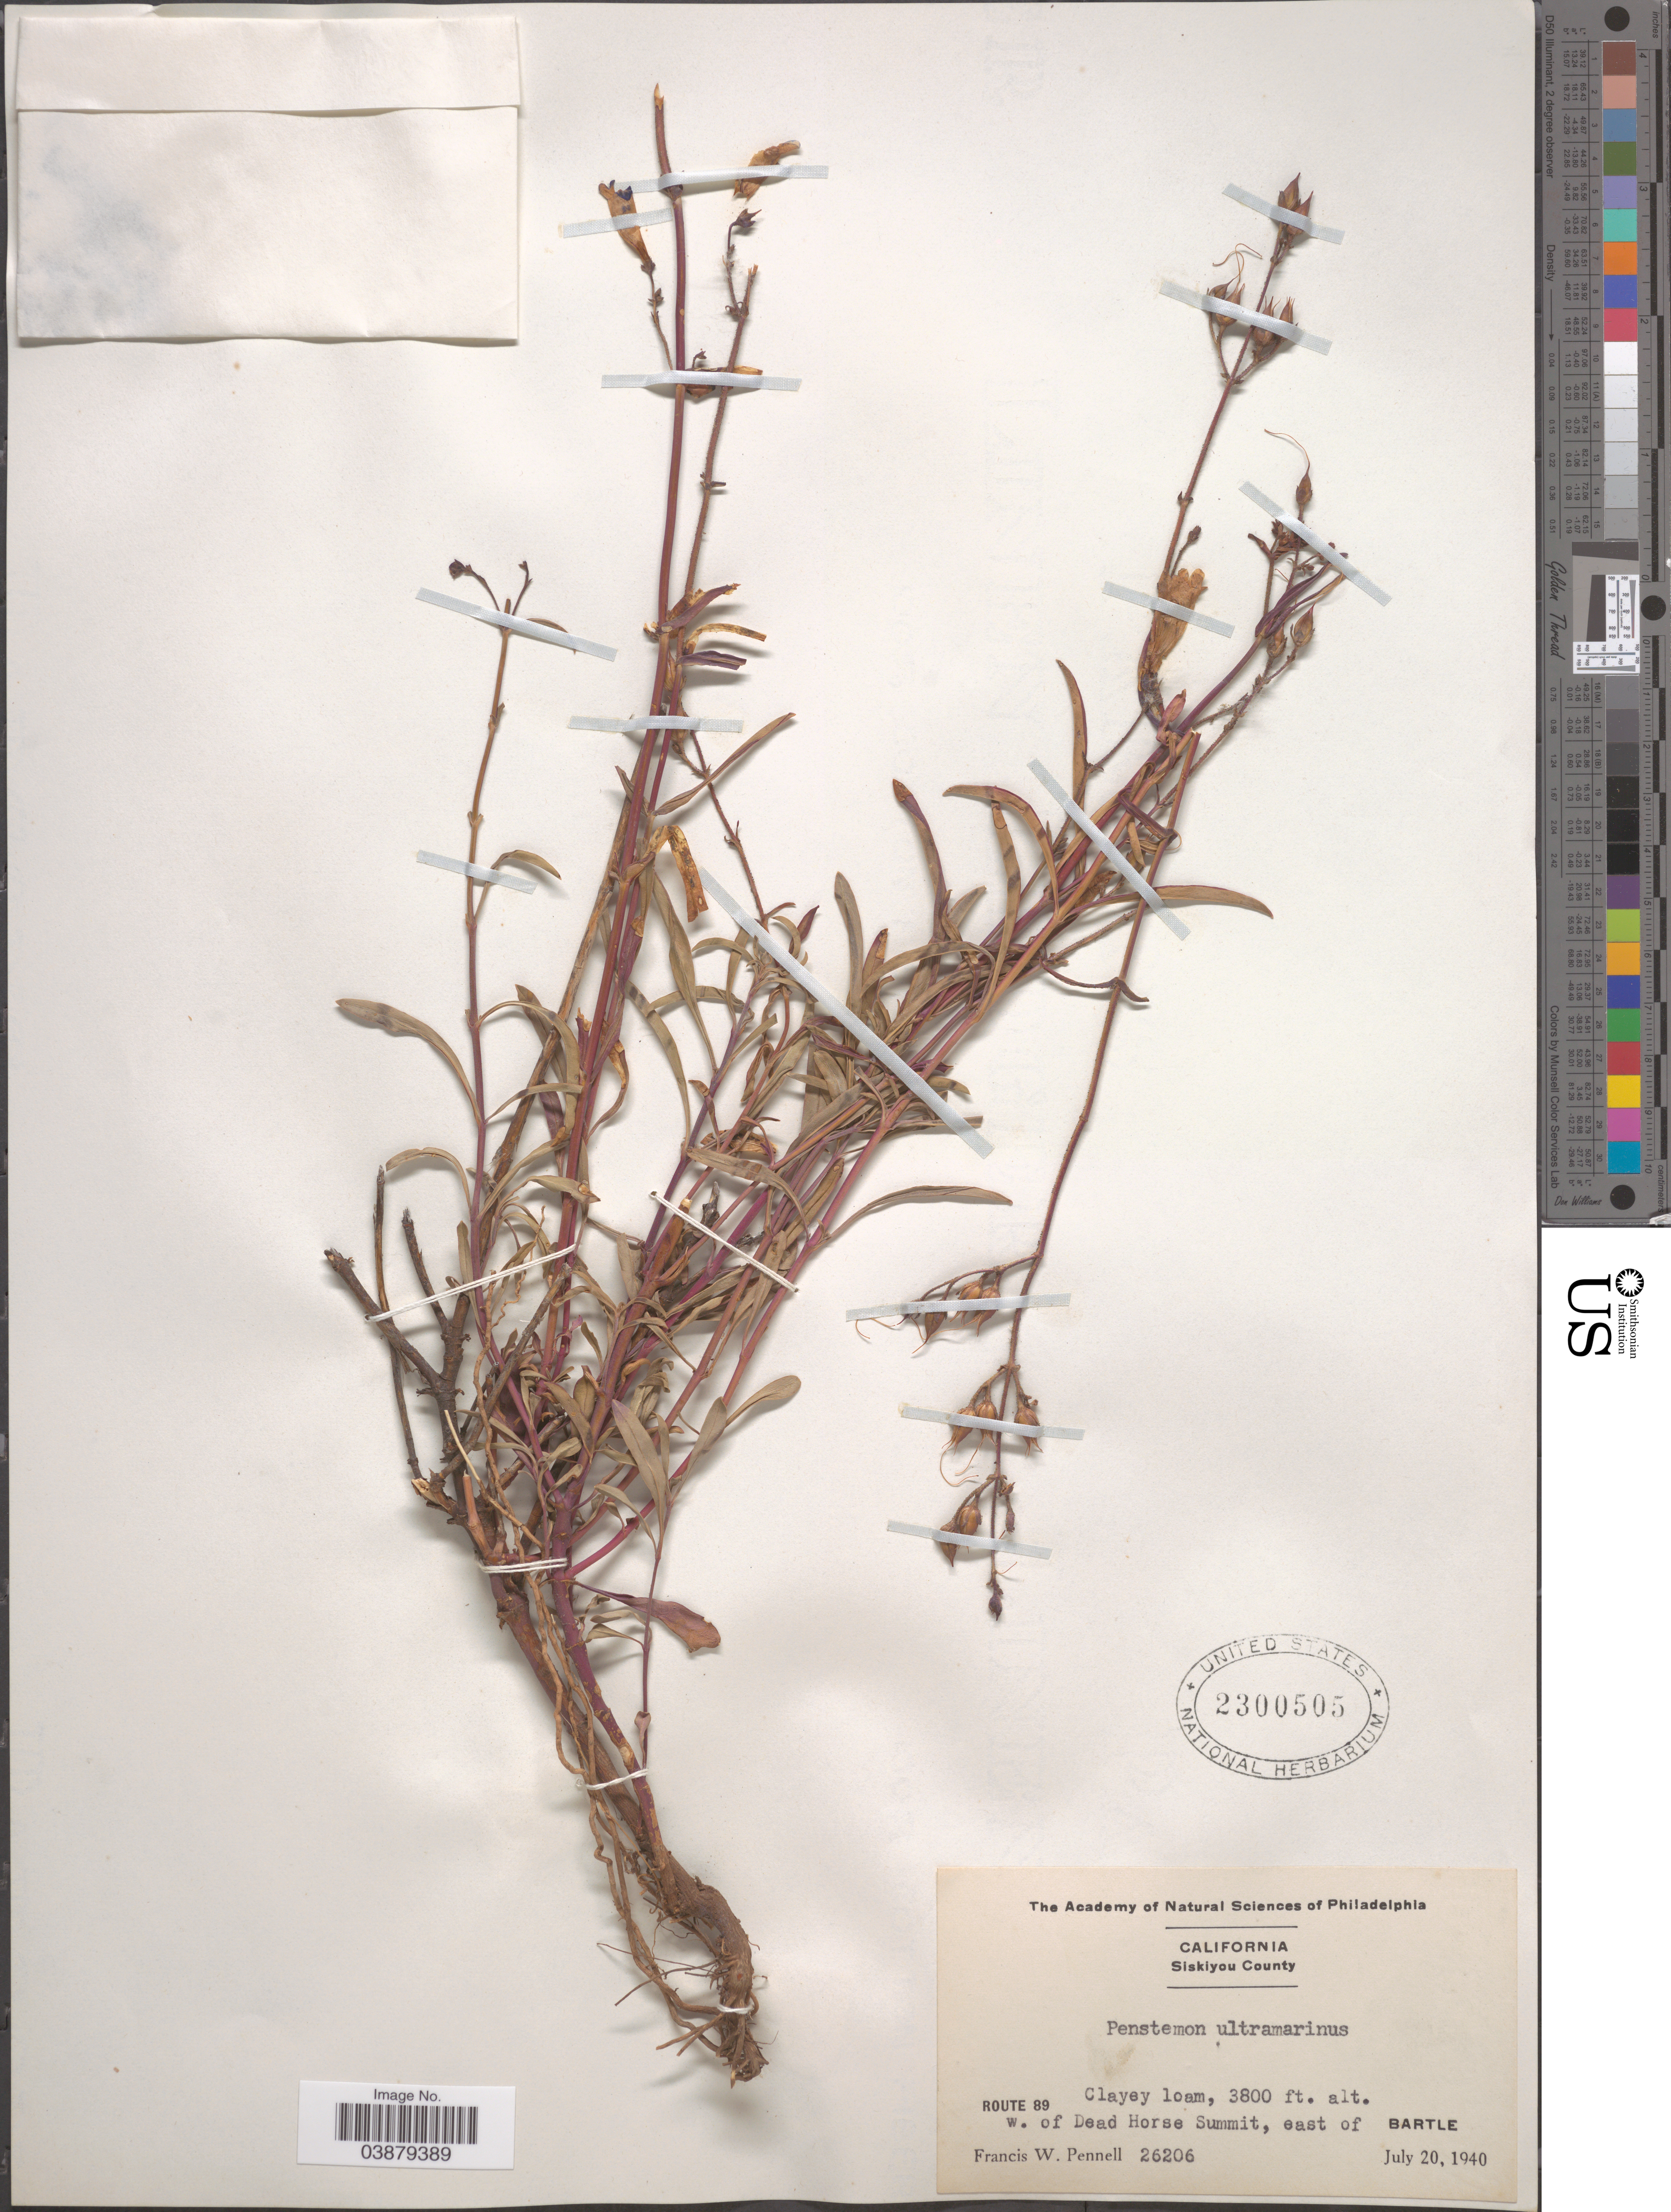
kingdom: Plantae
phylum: Tracheophyta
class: Magnoliopsida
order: Lamiales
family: Plantaginaceae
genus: Penstemon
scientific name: Penstemon sp.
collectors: F. W. Pennell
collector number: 26206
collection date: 1940-07-20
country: United States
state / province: California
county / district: Siskiyou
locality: Siskiyou County. Route 89. Clayey loam, w. of Dead Horse Summit, east of Bartle.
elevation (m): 1158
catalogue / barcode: US 2300505